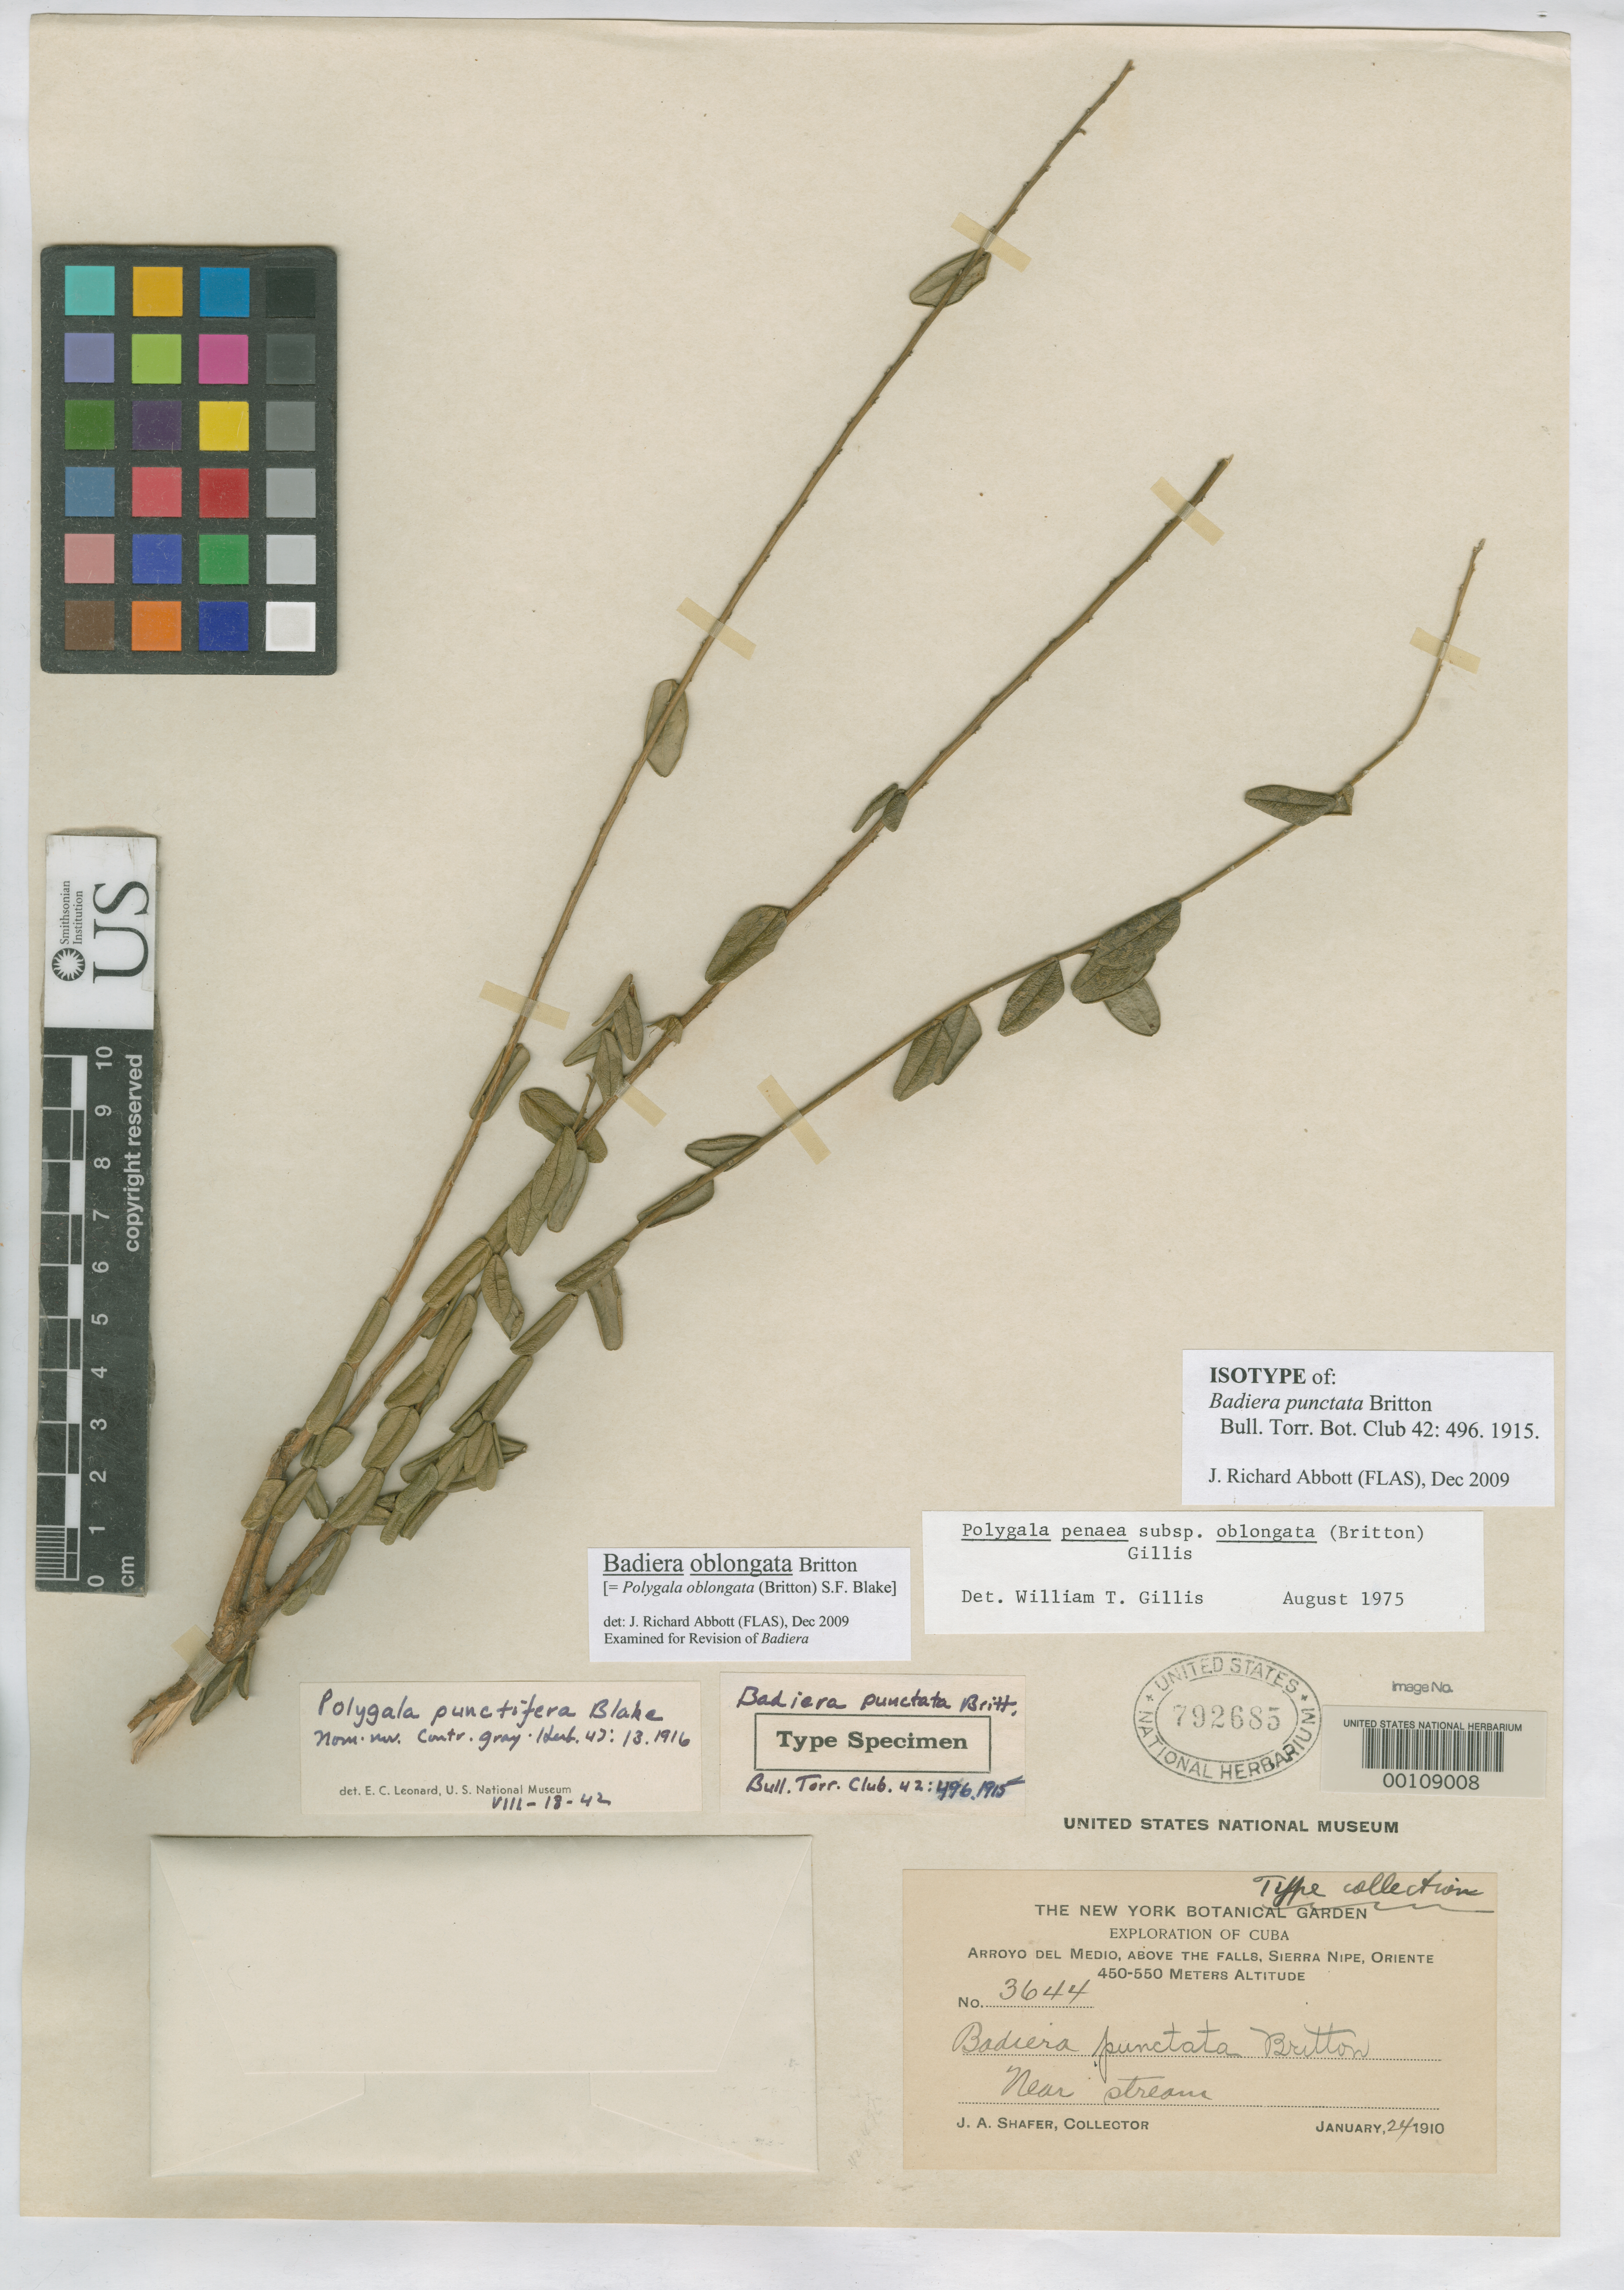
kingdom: Plantae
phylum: Tracheophyta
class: Magnoliopsida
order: Fabales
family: Polygalaceae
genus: Badiera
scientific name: Badiera punctata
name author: Britton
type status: Isotype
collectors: J. A. Shafer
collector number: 3644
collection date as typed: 24 Jan 1910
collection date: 1910-01-24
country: Cuba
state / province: Oriente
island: Greater Antilles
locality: Arroyo del Medio.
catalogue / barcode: US 792685